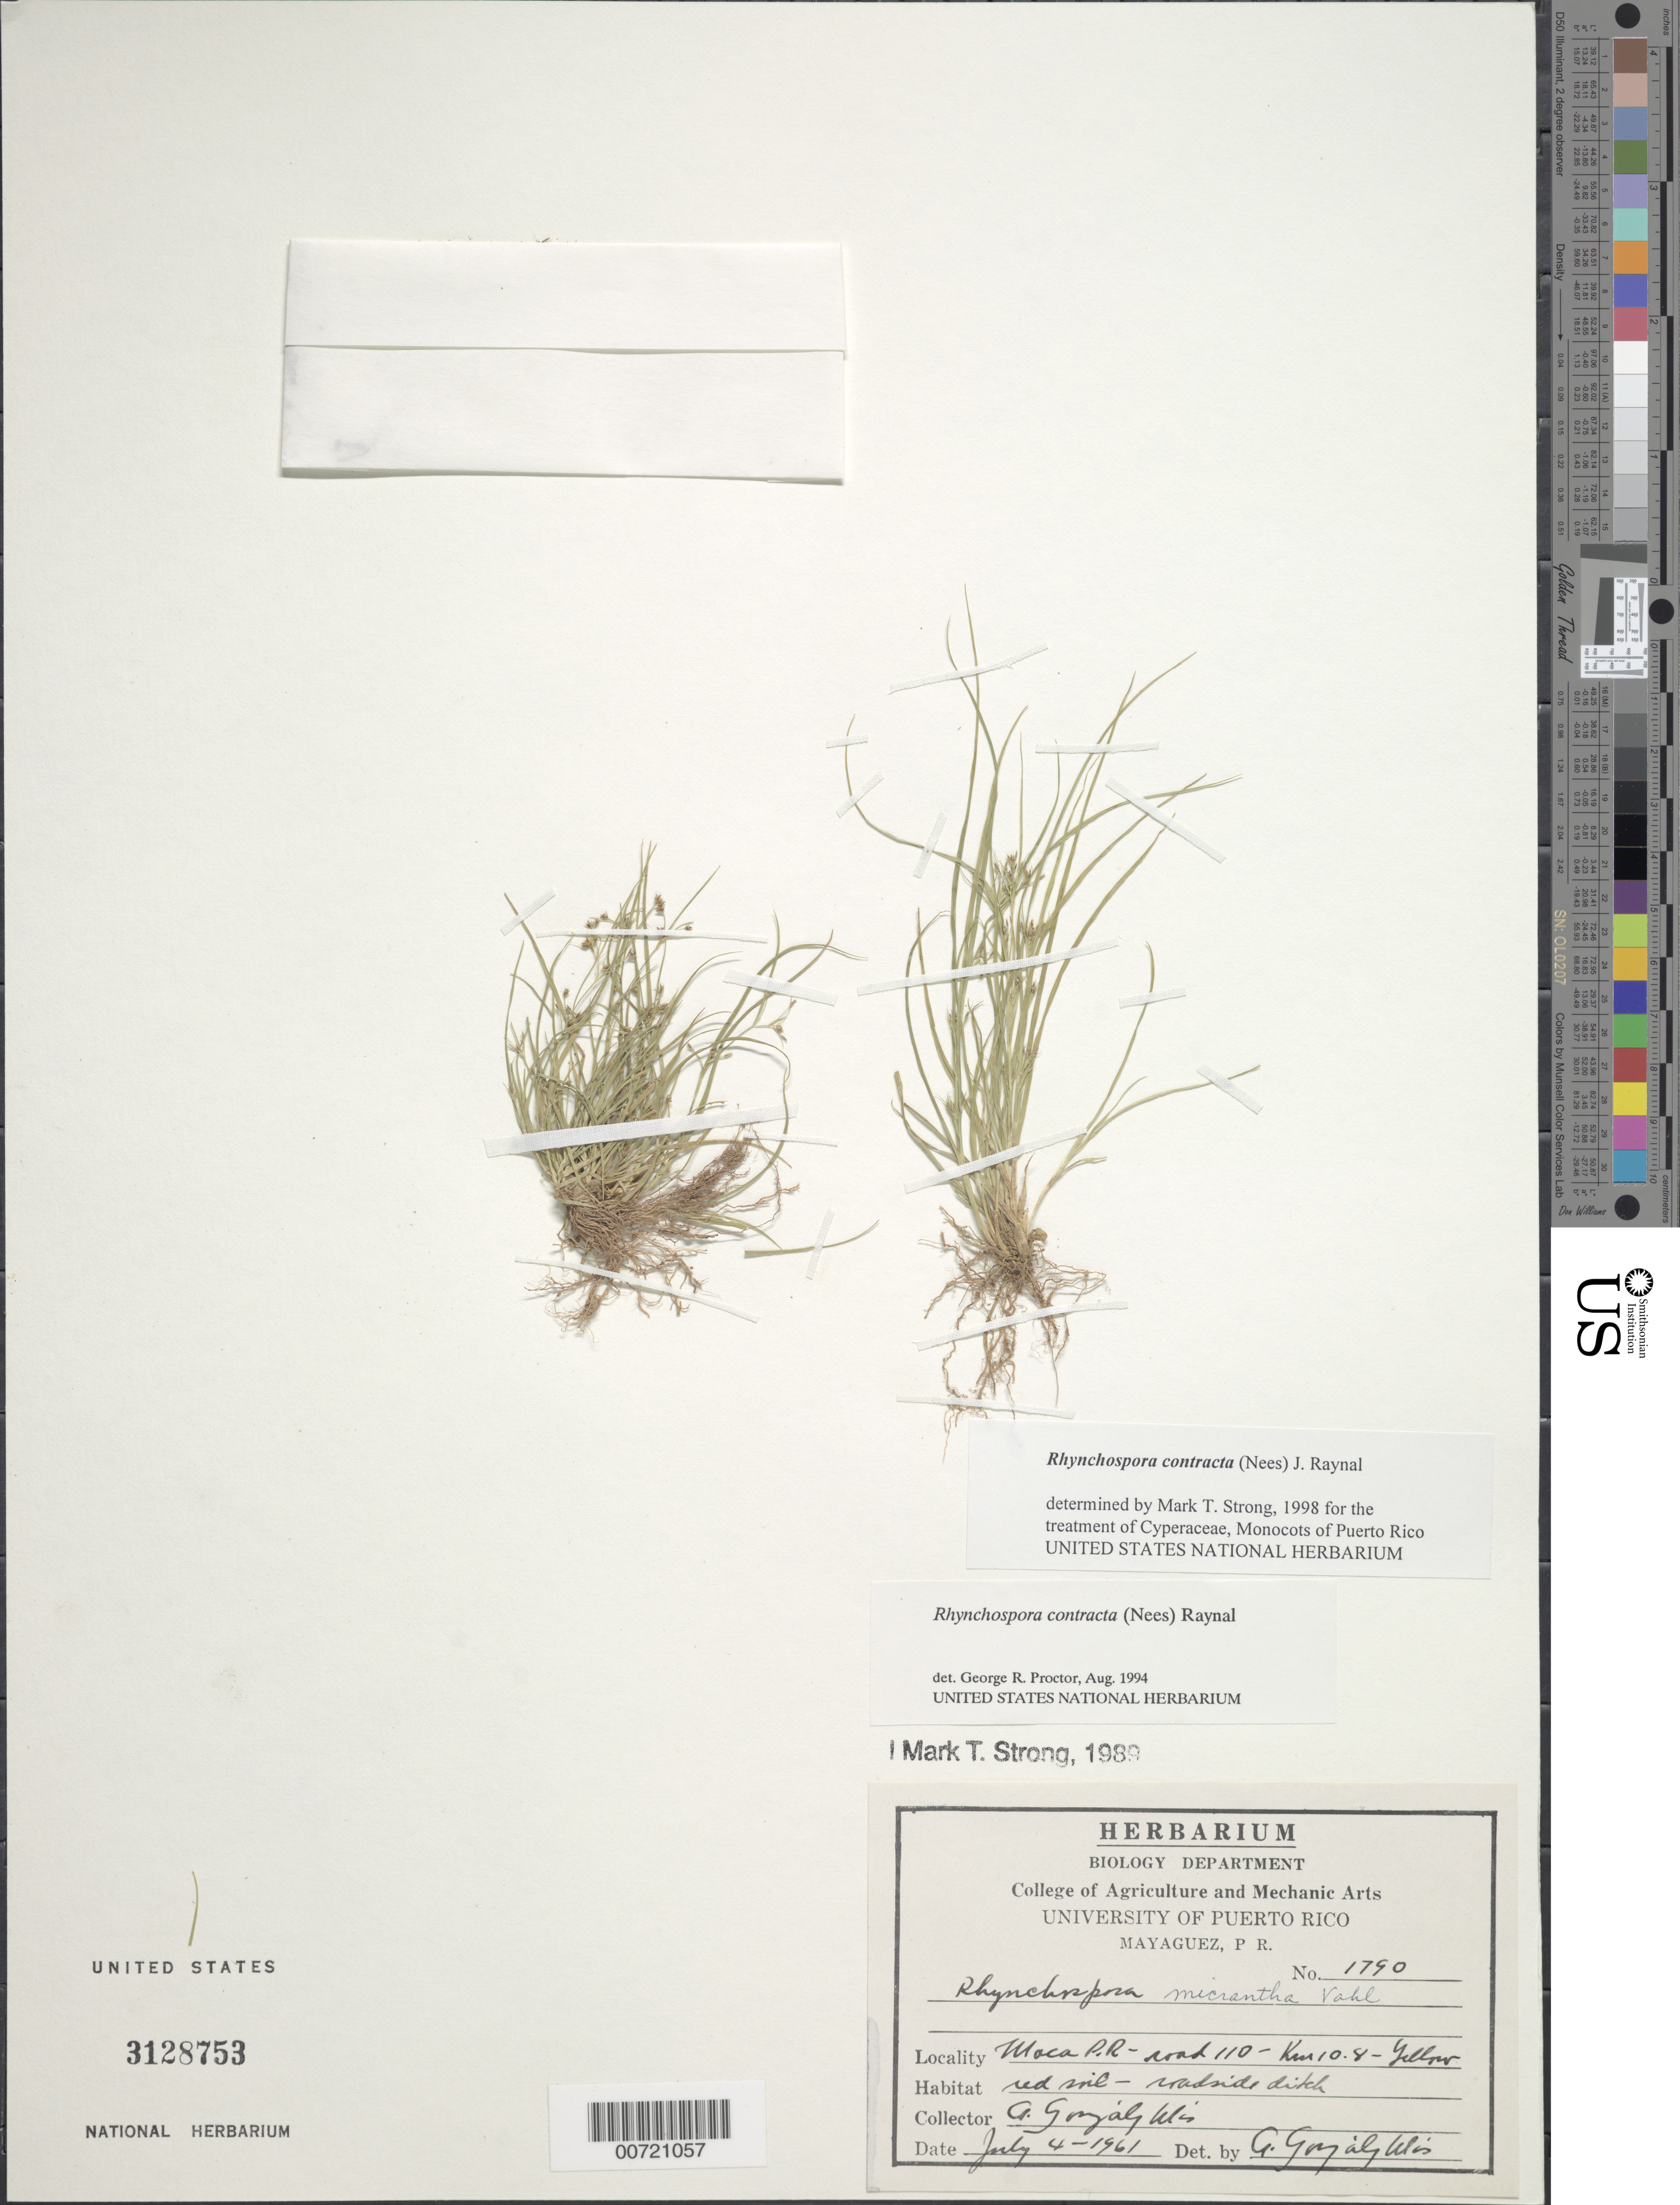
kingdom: Plantae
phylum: Tracheophyta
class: Liliopsida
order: Poales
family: Cyperaceae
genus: Rhynchospora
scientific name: Rhynchospora contracta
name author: (Nees) J. Raynal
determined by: Strong, M. T., (US), Smithsonian Institution - National Museum of Natural History (UNITED STATES)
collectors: A. González Más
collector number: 1790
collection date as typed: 04 Jul 1961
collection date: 1961-07-04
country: Puerto Rico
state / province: Moca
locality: Moca: Rd. 110, km 10.8.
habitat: Roadside ditch.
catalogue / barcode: US 3128753